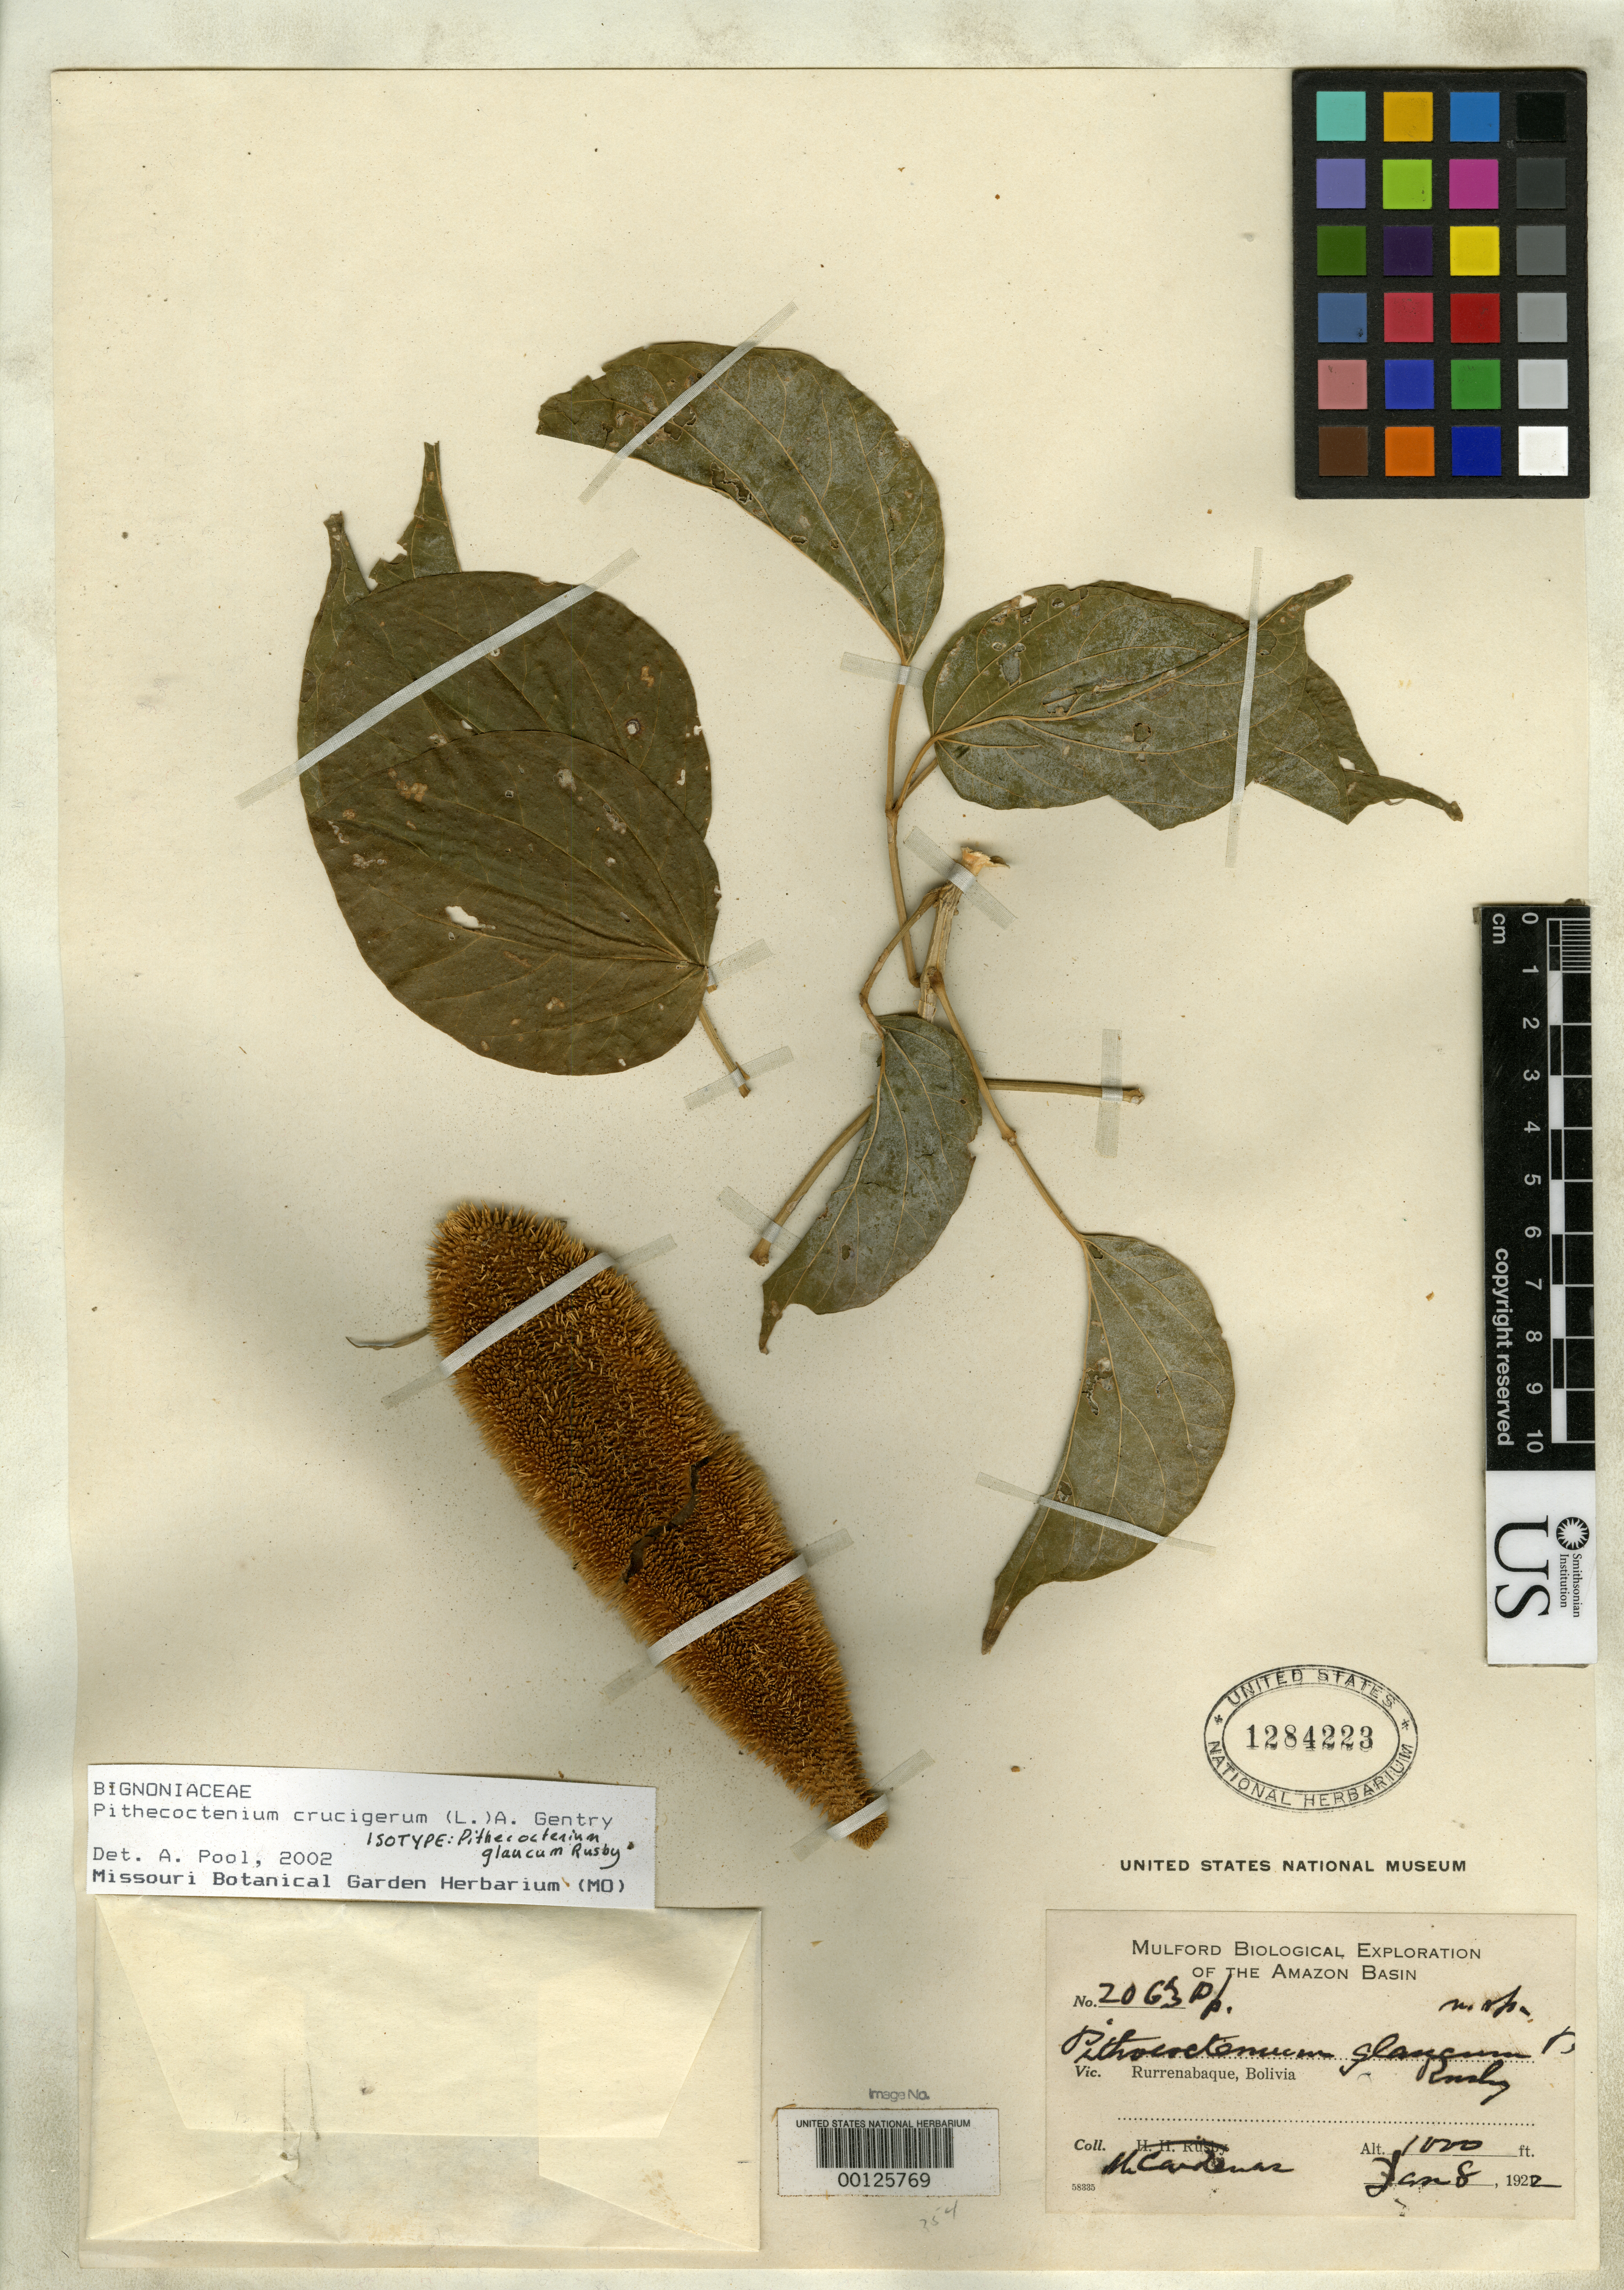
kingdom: Plantae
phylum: Tracheophyta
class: Magnoliopsida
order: Lamiales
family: Bignoniaceae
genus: Pithecoctenium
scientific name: Pithecoctenium glaucum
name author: Rusby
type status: Isotype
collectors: M. Cárdenas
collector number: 2063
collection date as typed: Jan. 8, 1922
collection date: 1922-01-08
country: Bolivia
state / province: Beni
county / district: José Ballivián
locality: Rurrenabaque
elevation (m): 305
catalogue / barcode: US 1284223